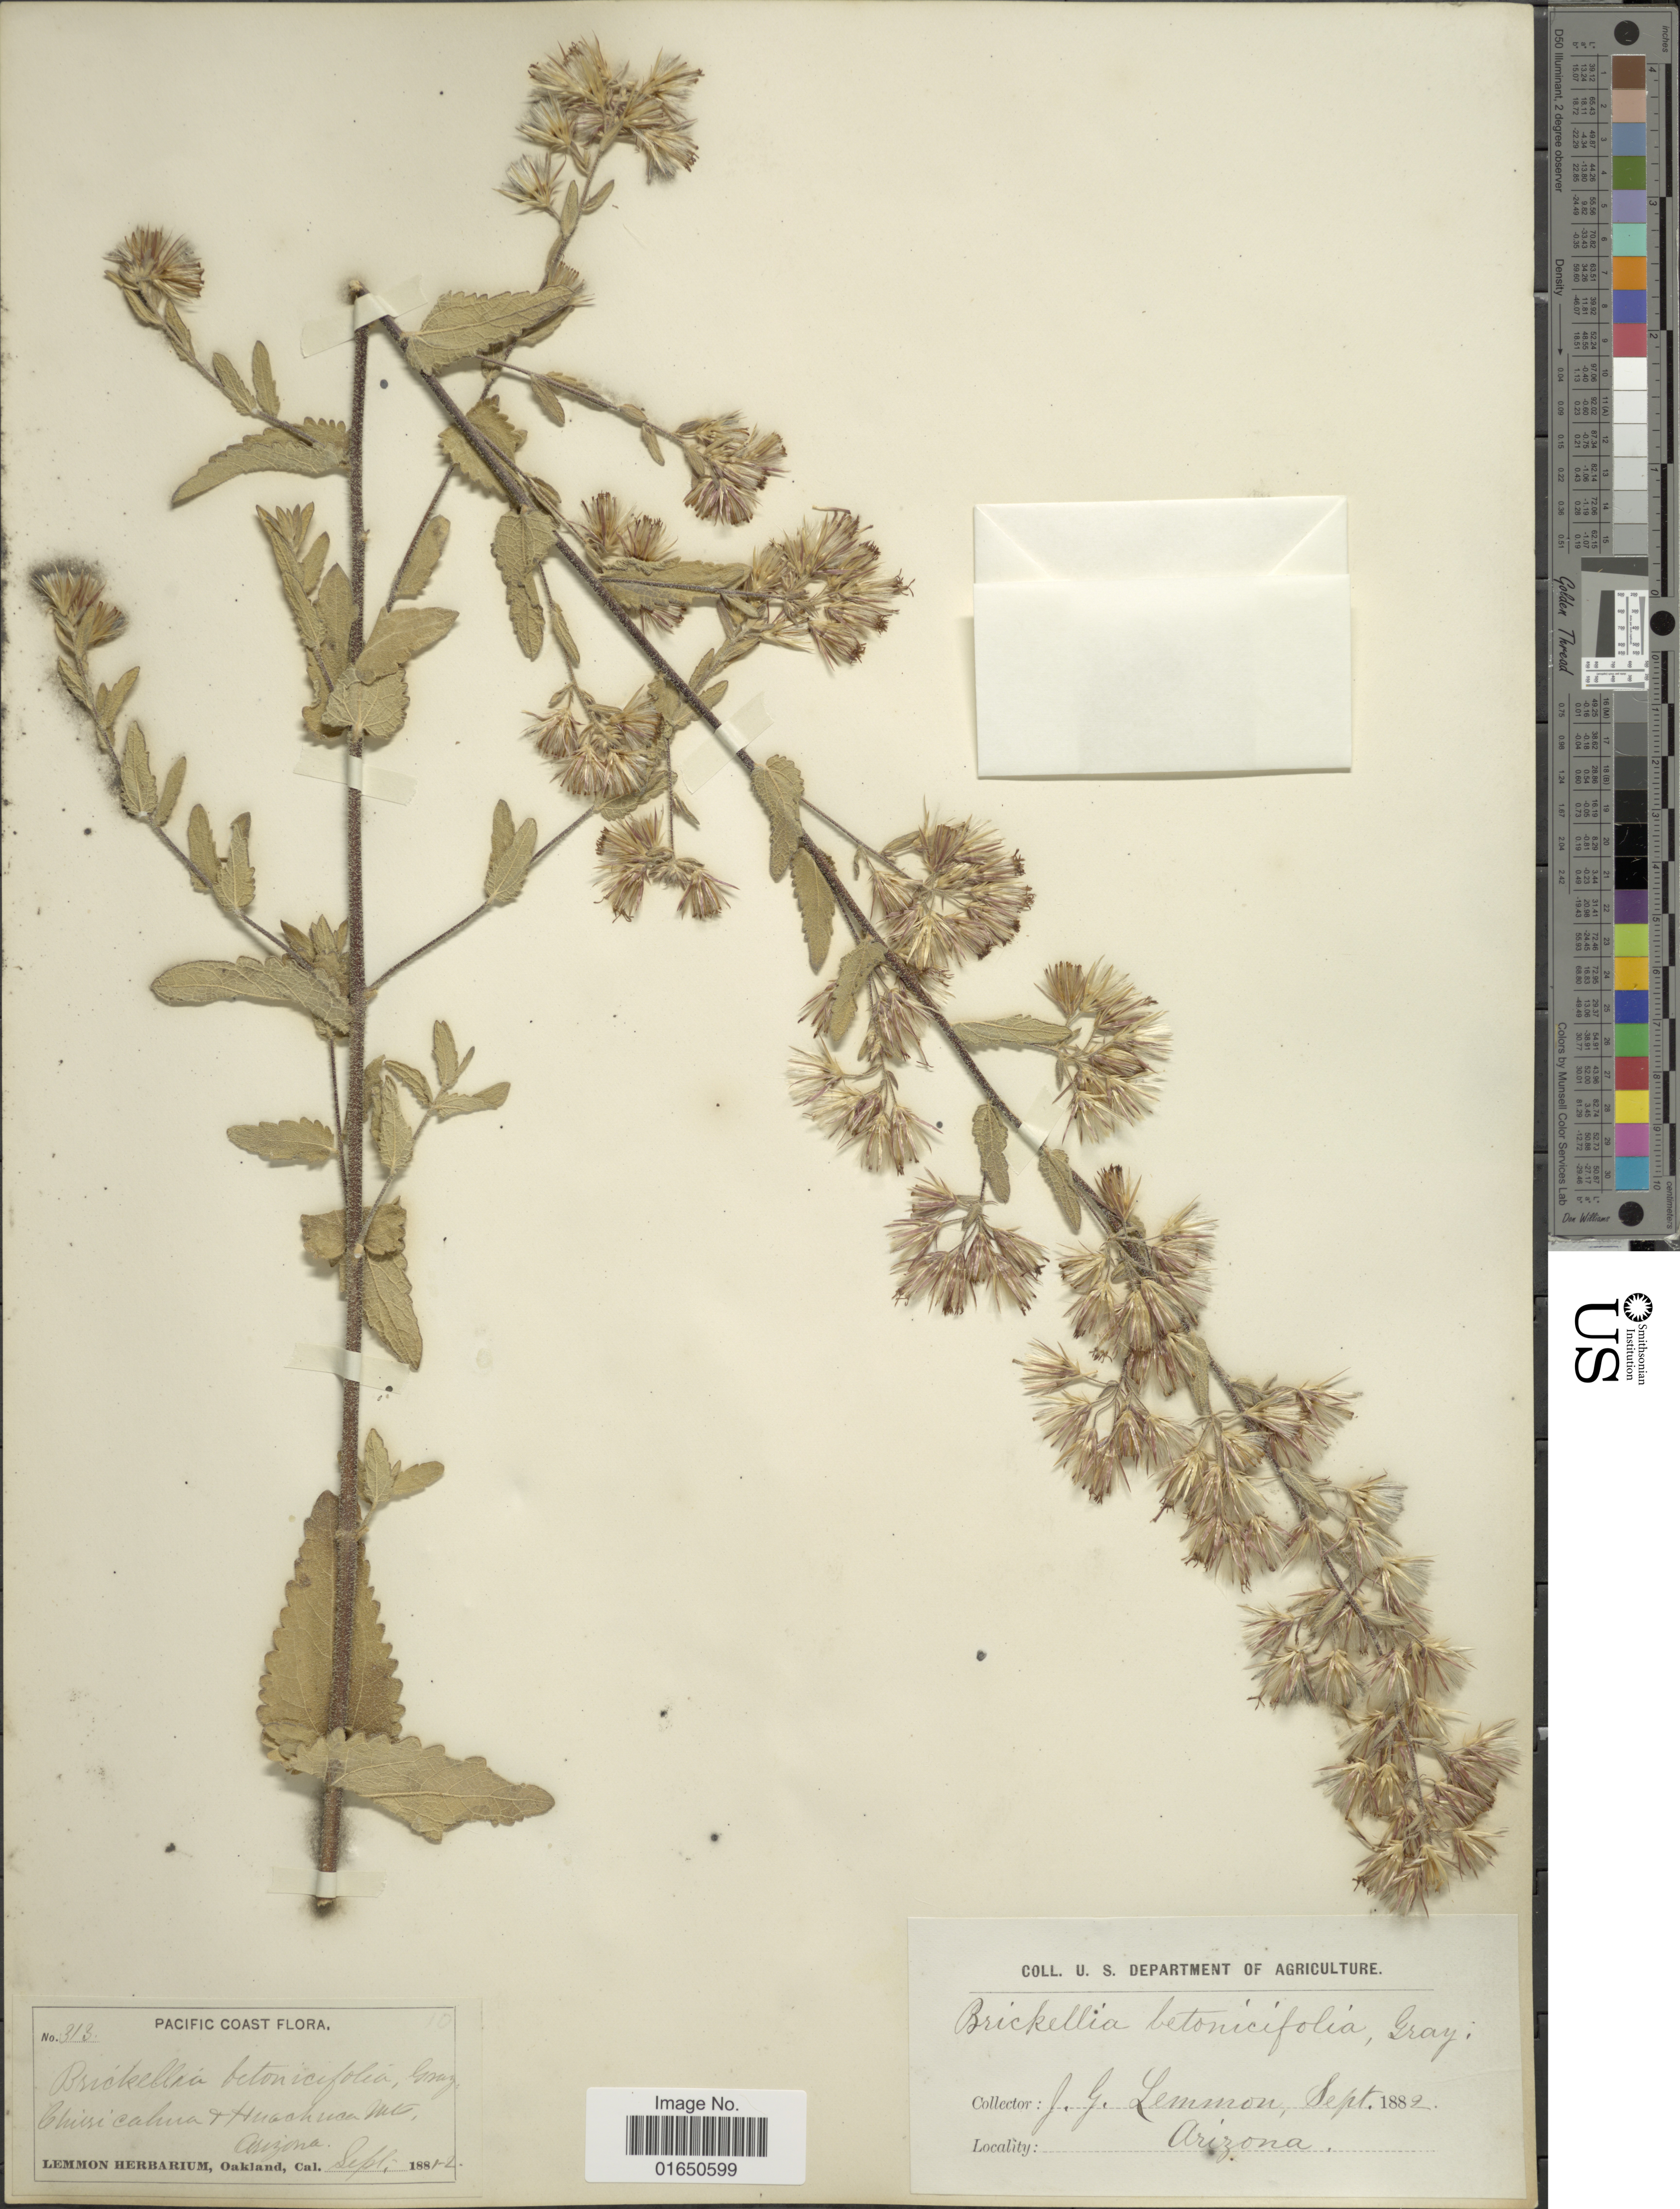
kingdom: Plantae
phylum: Tracheophyta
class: Magnoliopsida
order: Asterales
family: Asteraceae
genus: Brickellia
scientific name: Brickellia betonicifolia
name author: A. Gray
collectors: J. Lemmon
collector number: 313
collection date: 1881-09/1882-09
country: United States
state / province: Arizona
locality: Pacific Coast. Chiricahua & Huachucan mts.